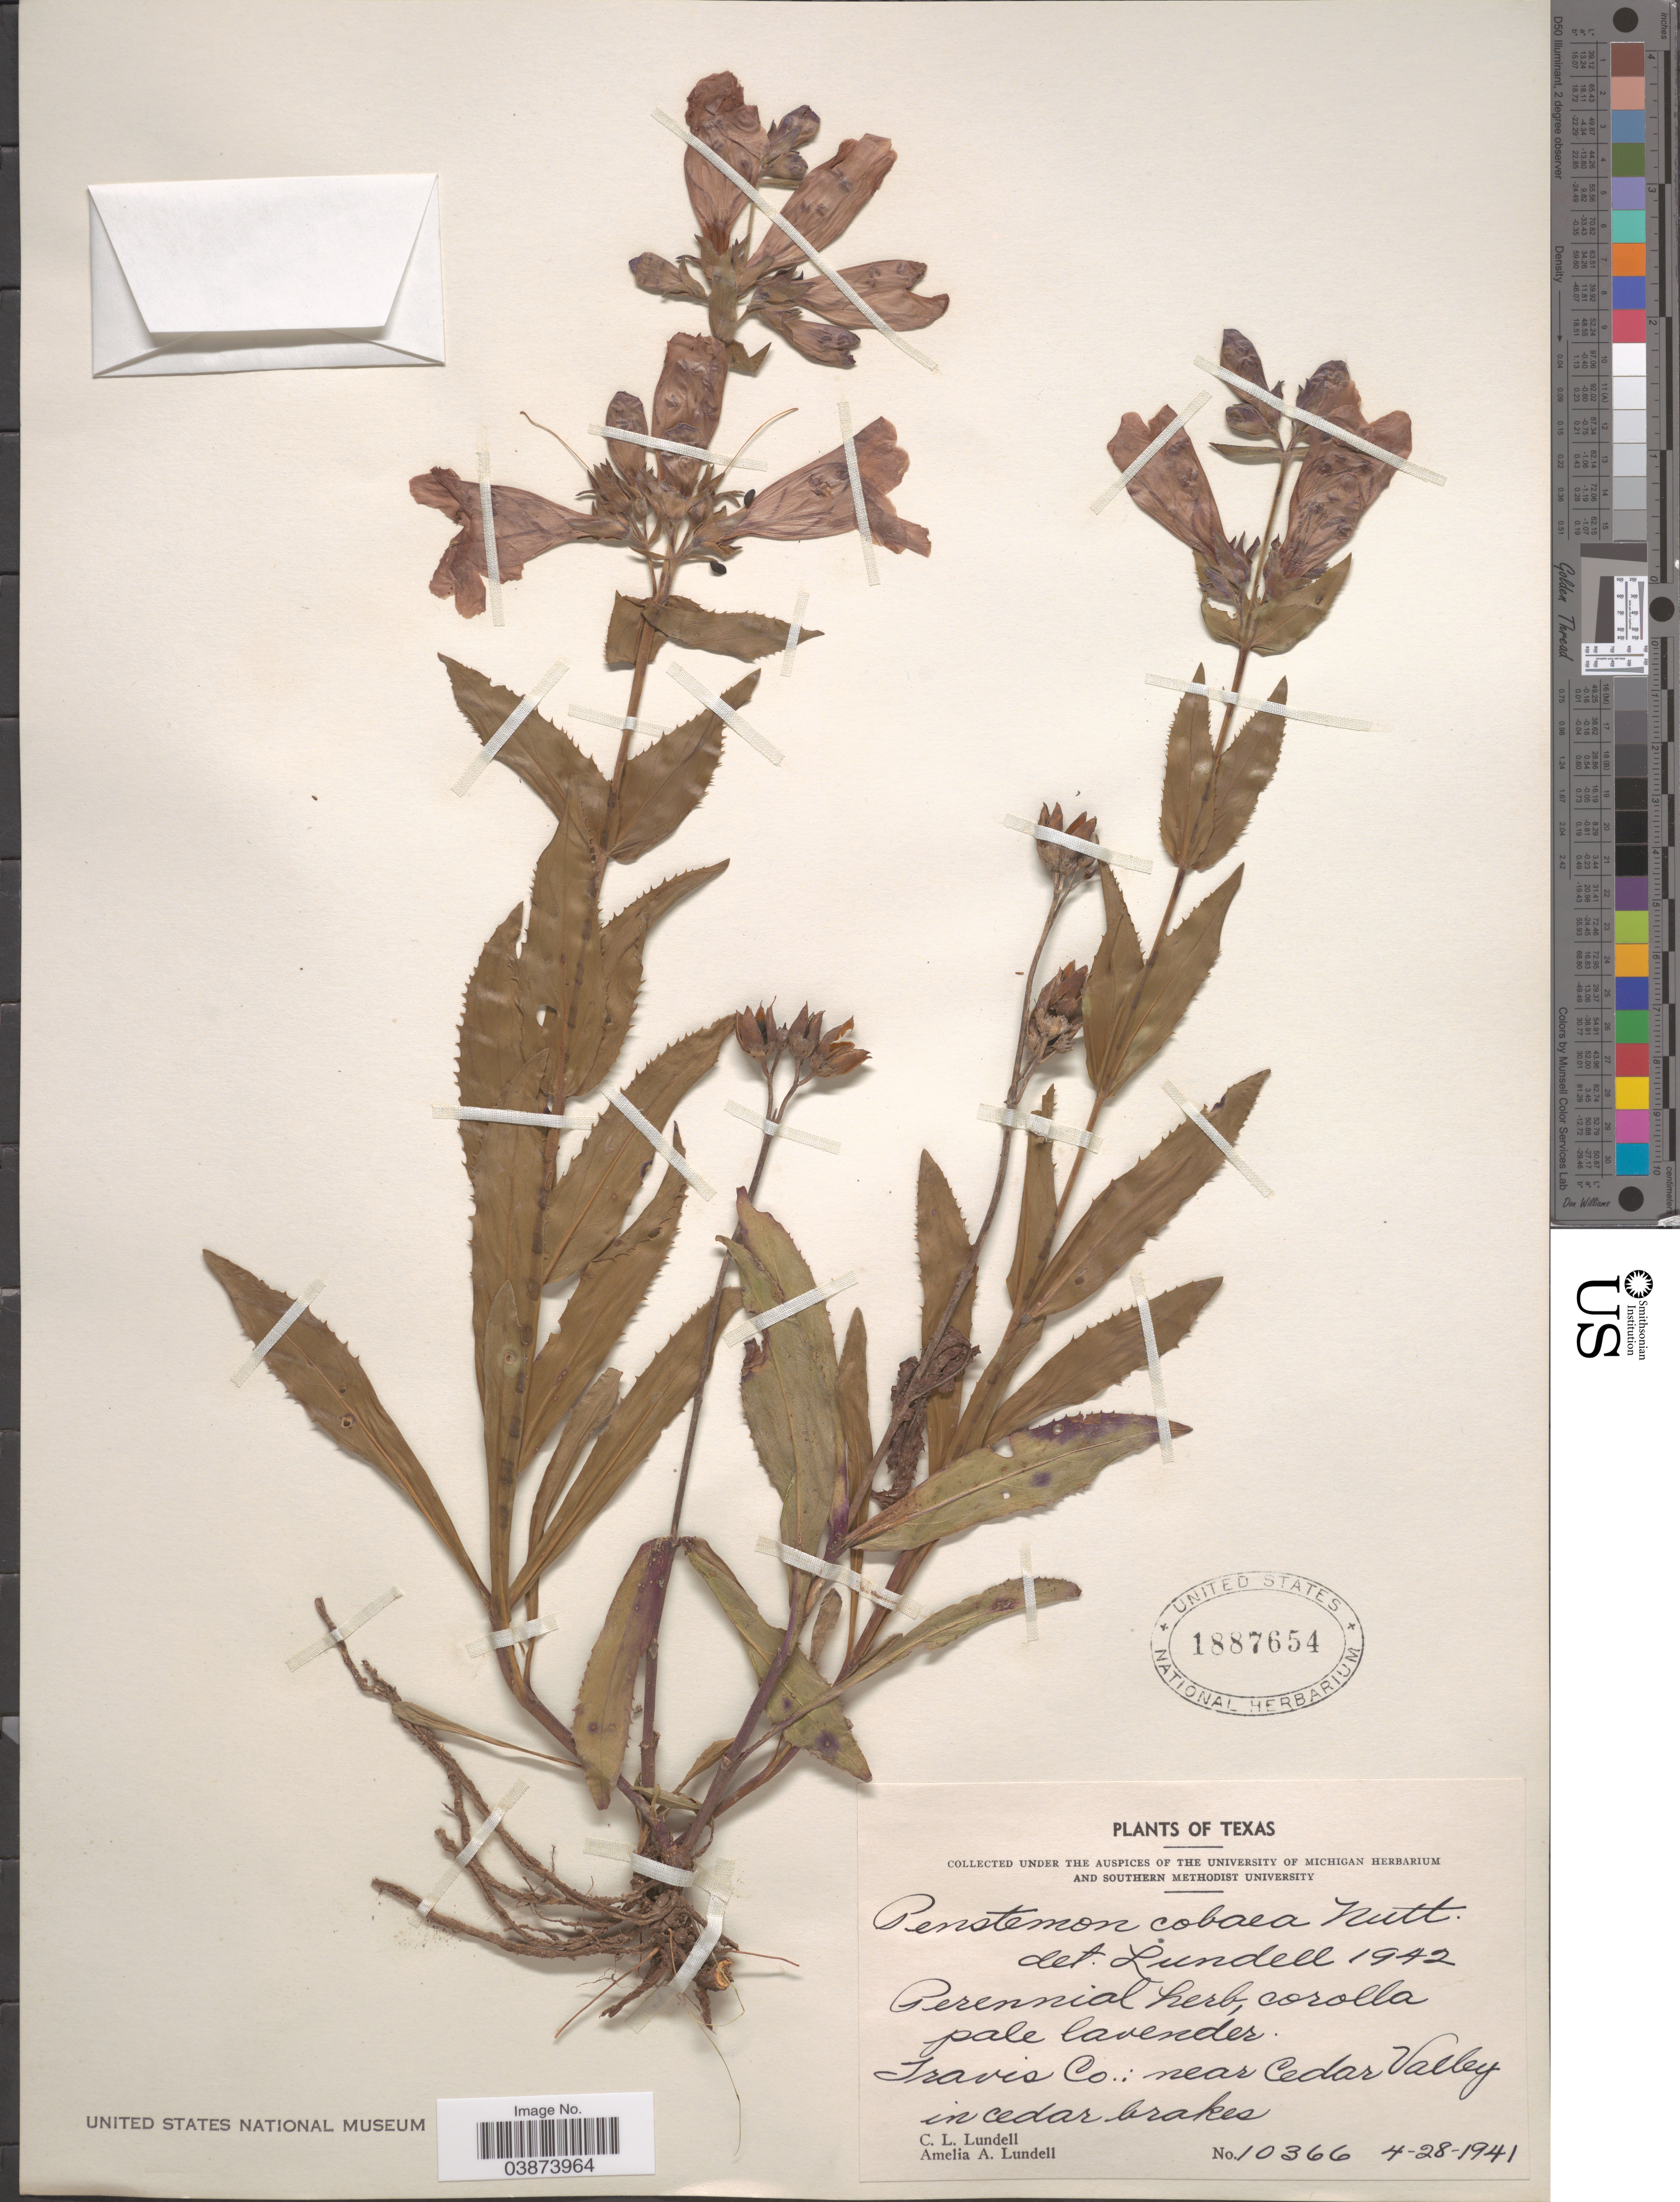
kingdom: Plantae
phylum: Tracheophyta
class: Magnoliopsida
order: Lamiales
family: Plantaginaceae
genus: Penstemon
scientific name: Penstemon cobaea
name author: (Nutt.)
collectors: C. L. Lundell & A. A. Lundell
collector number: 10366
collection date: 1941-04-28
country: United States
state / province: Texas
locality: Travis Co.: near Cedar Valley in cedar brakes.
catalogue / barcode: US 1887654